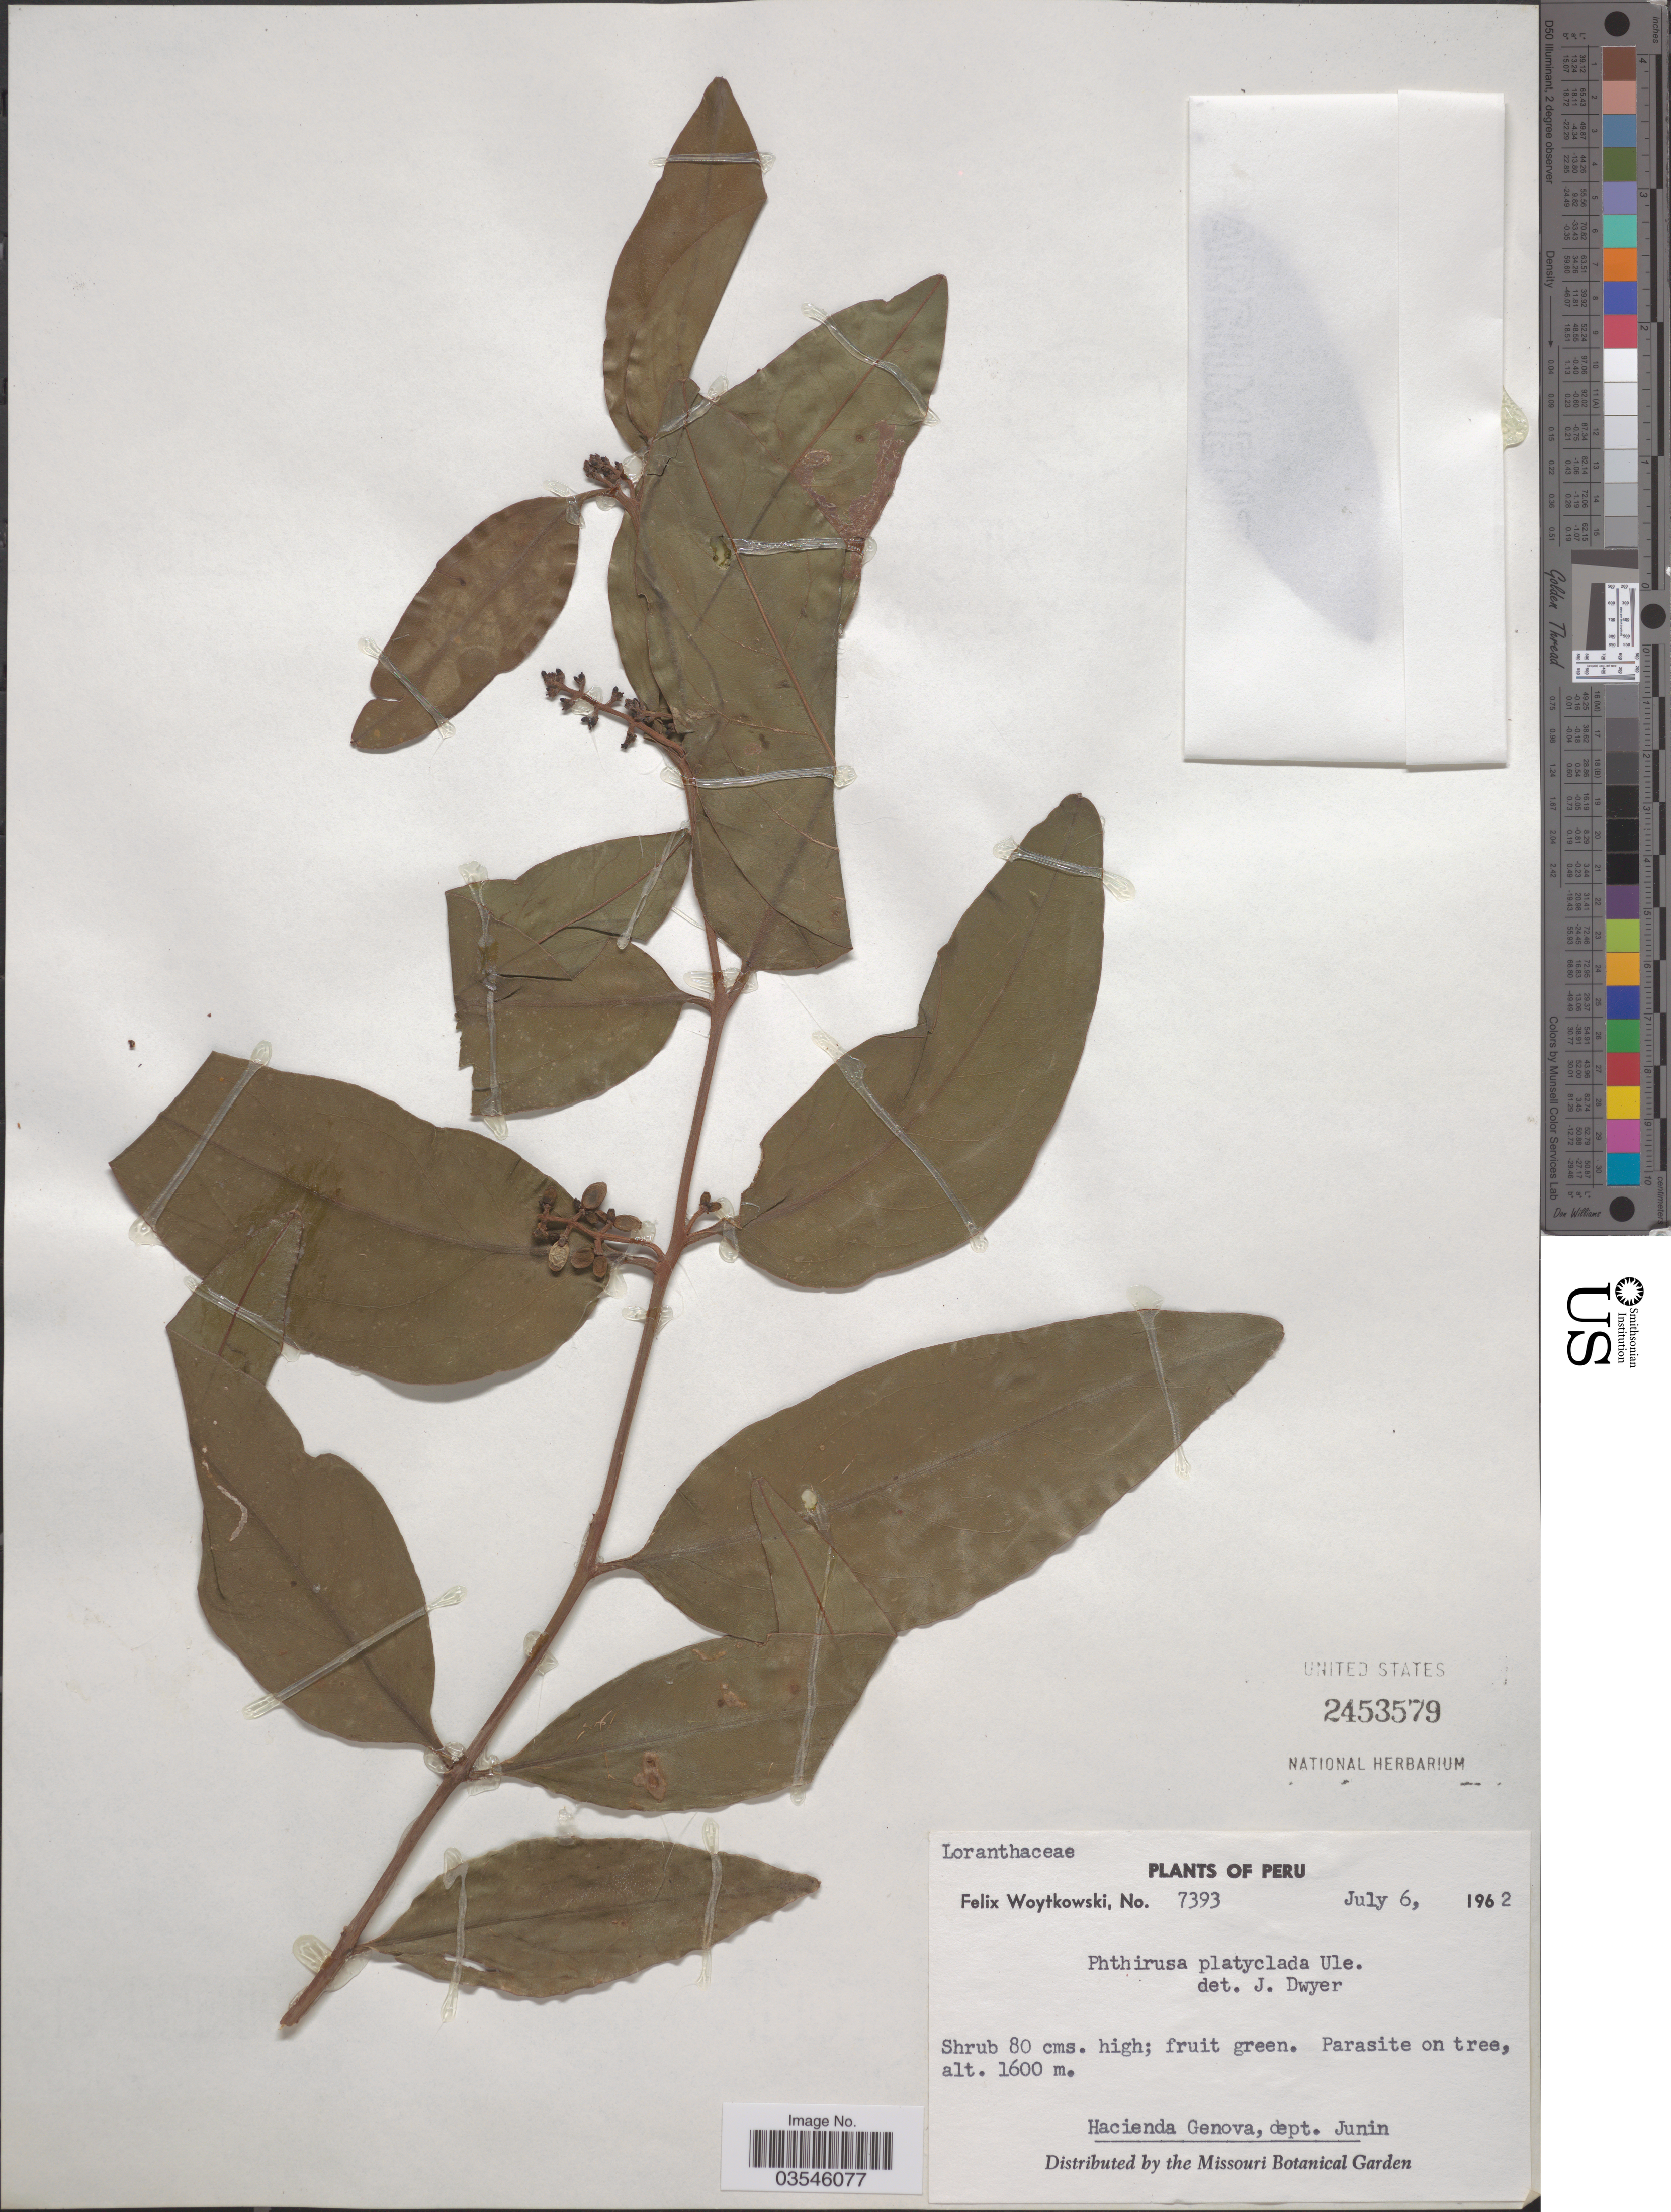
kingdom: Plantae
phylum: Tracheophyta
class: Magnoliopsida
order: Santalales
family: Loranthaceae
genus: Phthirusa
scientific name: Phthirusa platyclada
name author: Ule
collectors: F. Woytkowski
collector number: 7393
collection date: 1962-07-06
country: Peru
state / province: Junín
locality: Hacienda Genova, dept. Junin.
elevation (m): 1600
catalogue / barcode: US 2453579